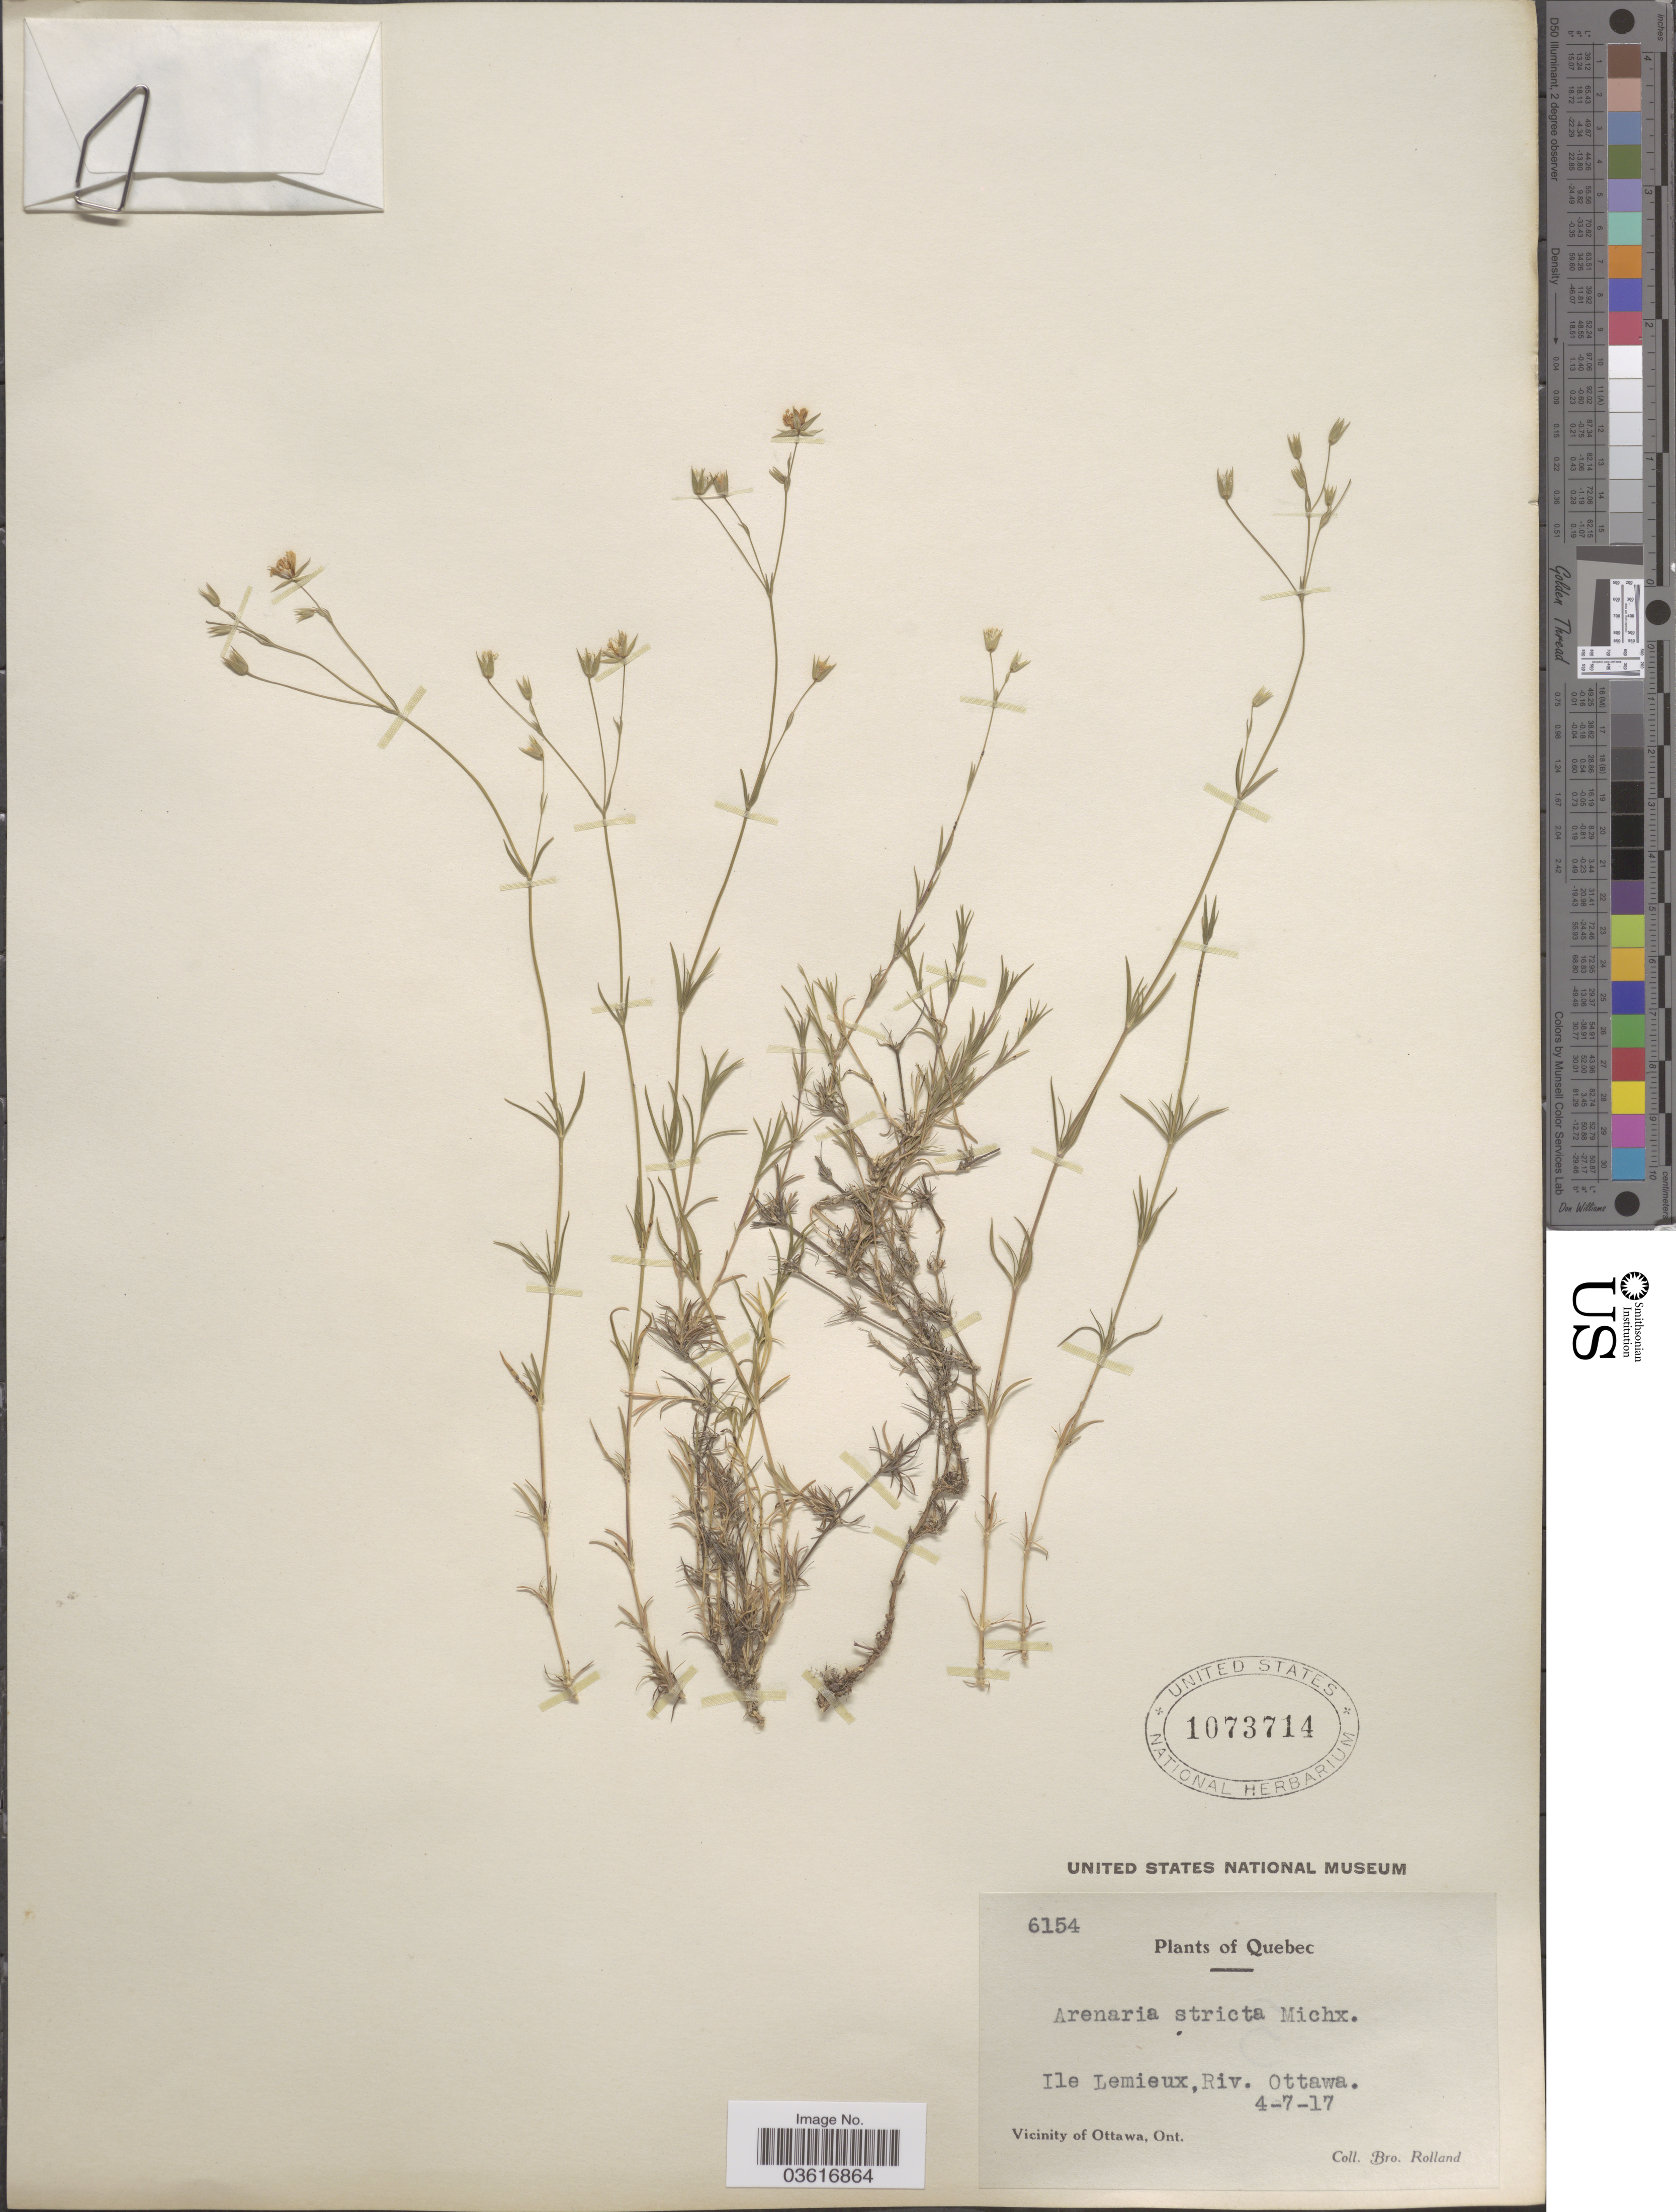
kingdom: Plantae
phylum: Tracheophyta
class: Magnoliopsida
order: Caryophyllales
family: Caryophyllaceae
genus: Minuartia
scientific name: Minuartia stricta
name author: (Sw.) Hiern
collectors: B. Rolland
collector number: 6154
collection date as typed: Transcribed d/m/y: 7/4/17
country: Canada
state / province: Quebec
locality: Ile Lemieux, Riv. Ottawa.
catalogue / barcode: US 1073714